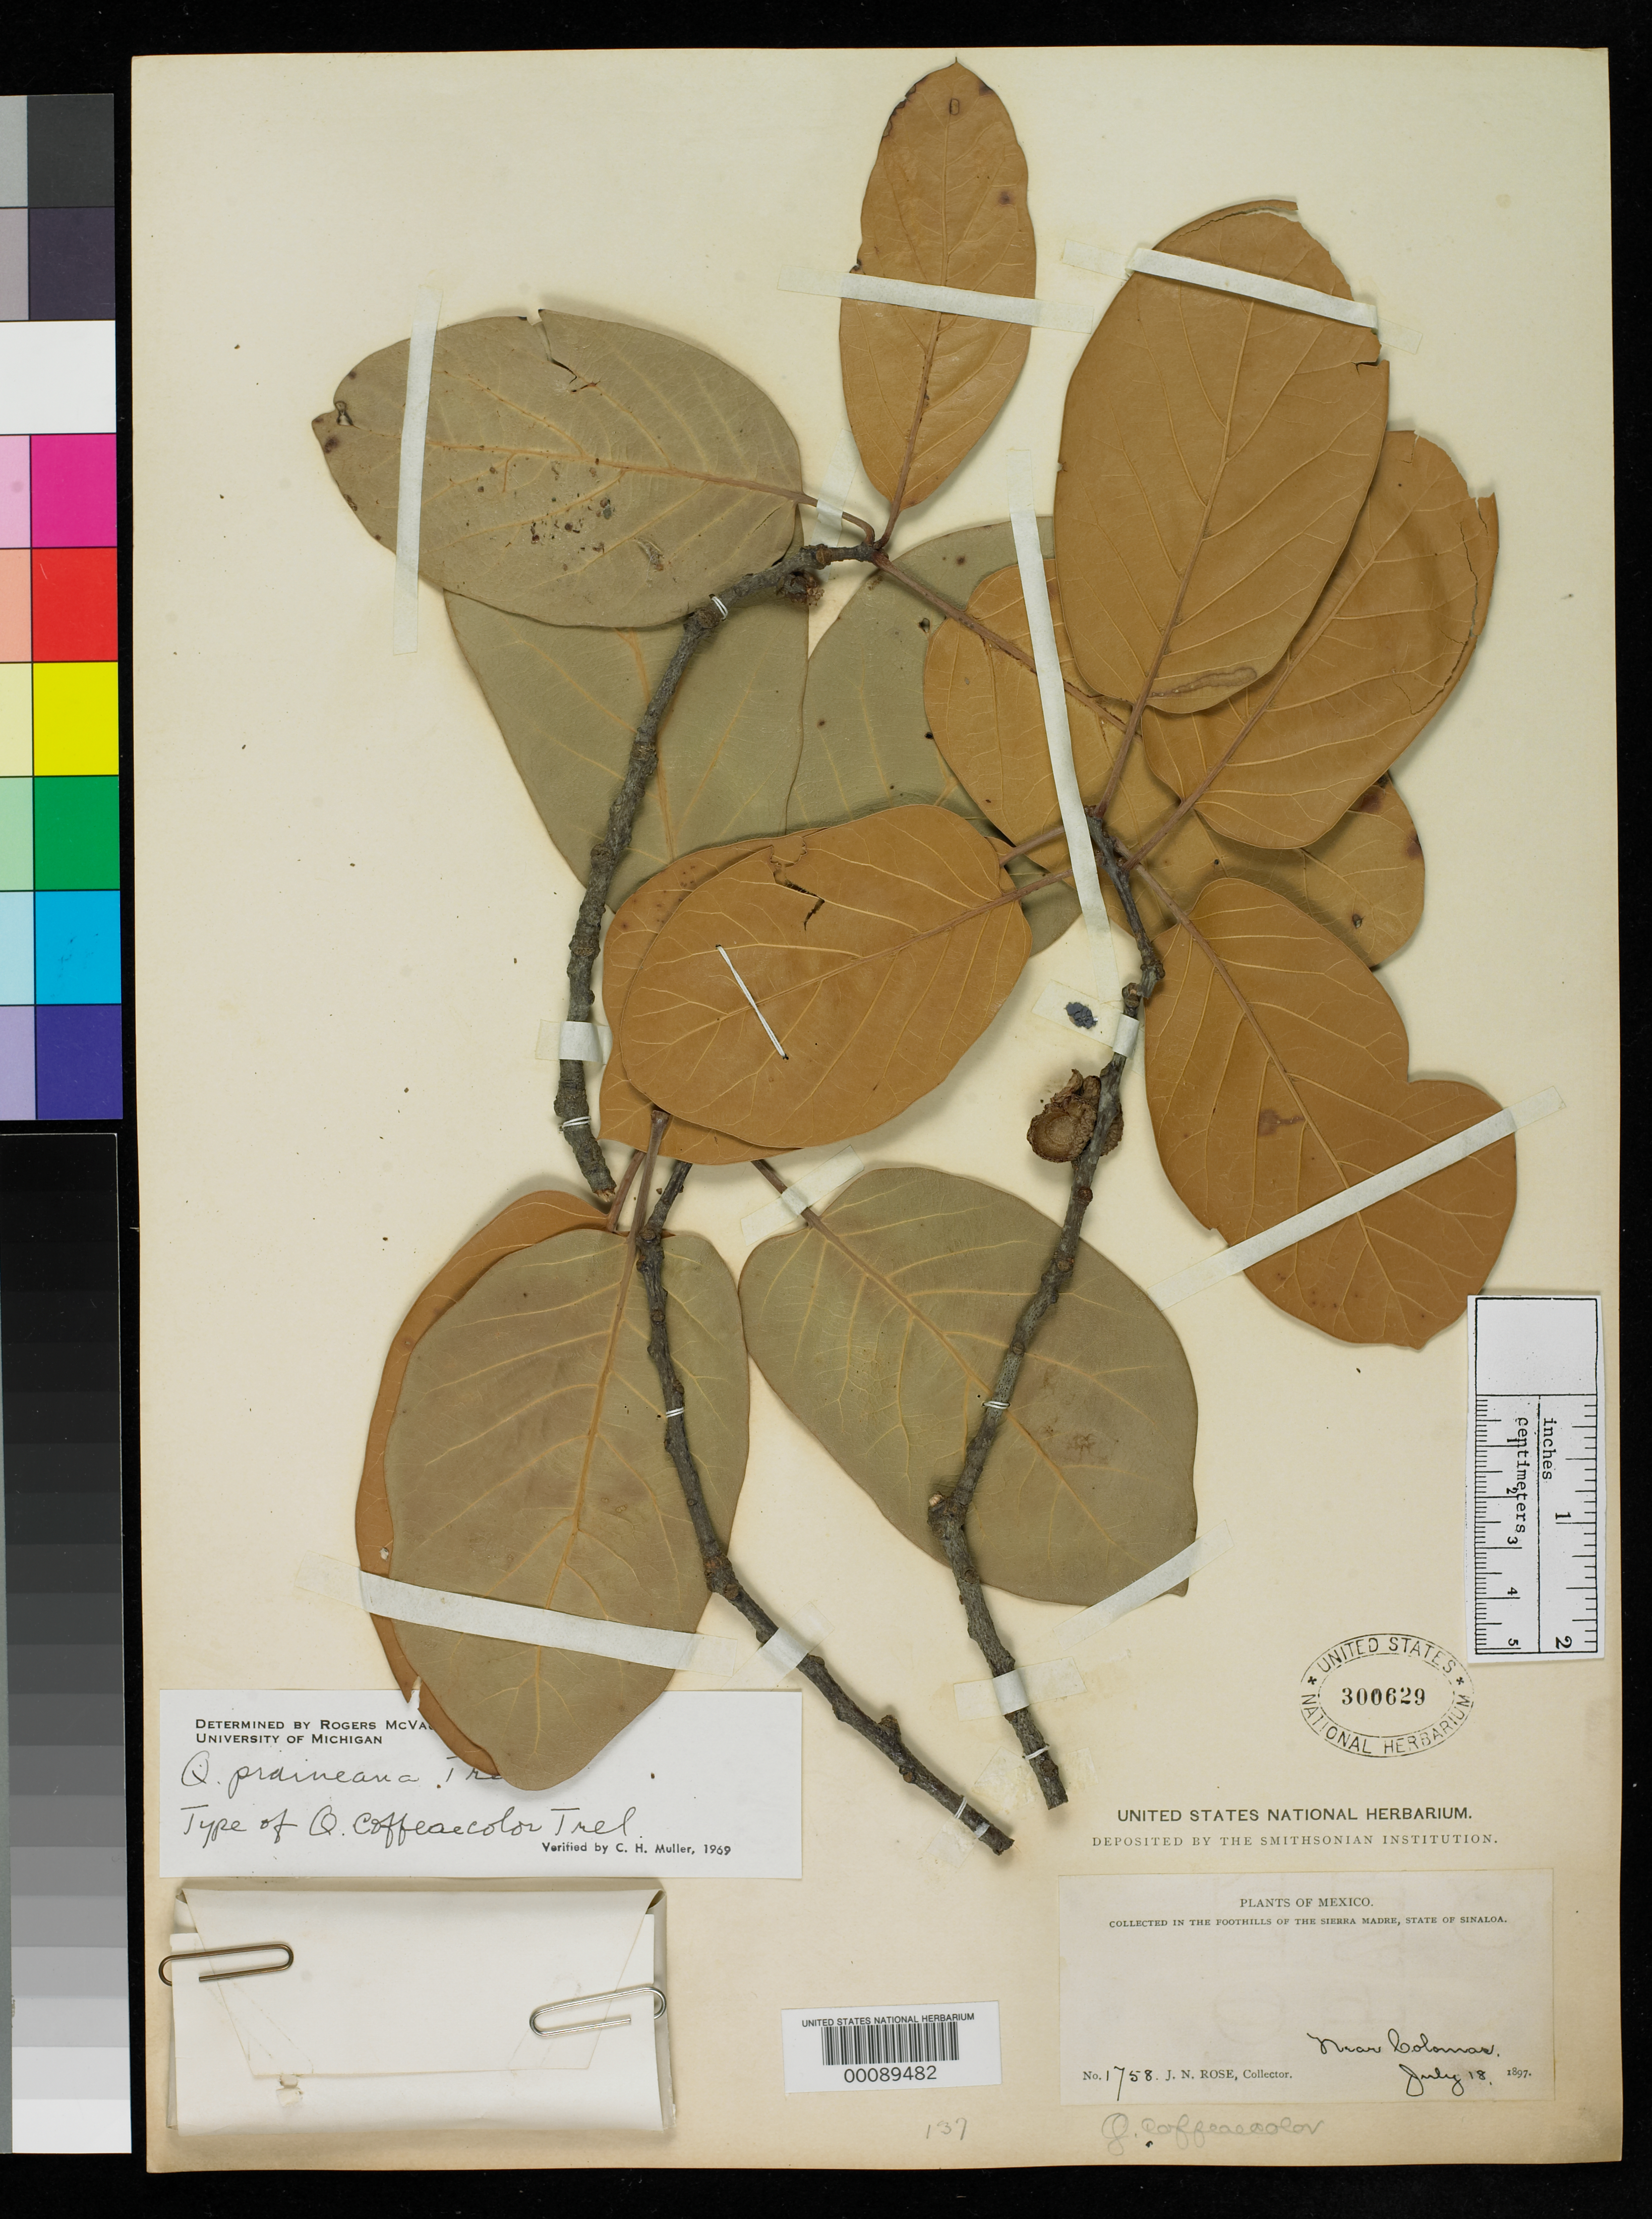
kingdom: Plantae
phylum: Tracheophyta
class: Magnoliopsida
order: Fagales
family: Fagaceae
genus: Quercus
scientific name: Quercus coffeaecolor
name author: Trel.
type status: Holotype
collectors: J. N. Rose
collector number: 1758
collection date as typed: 18 Jul 1897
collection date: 1897-07-18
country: Mexico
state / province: Sinaloa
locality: Near Colomas, western Sierra Madre.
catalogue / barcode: US 300629